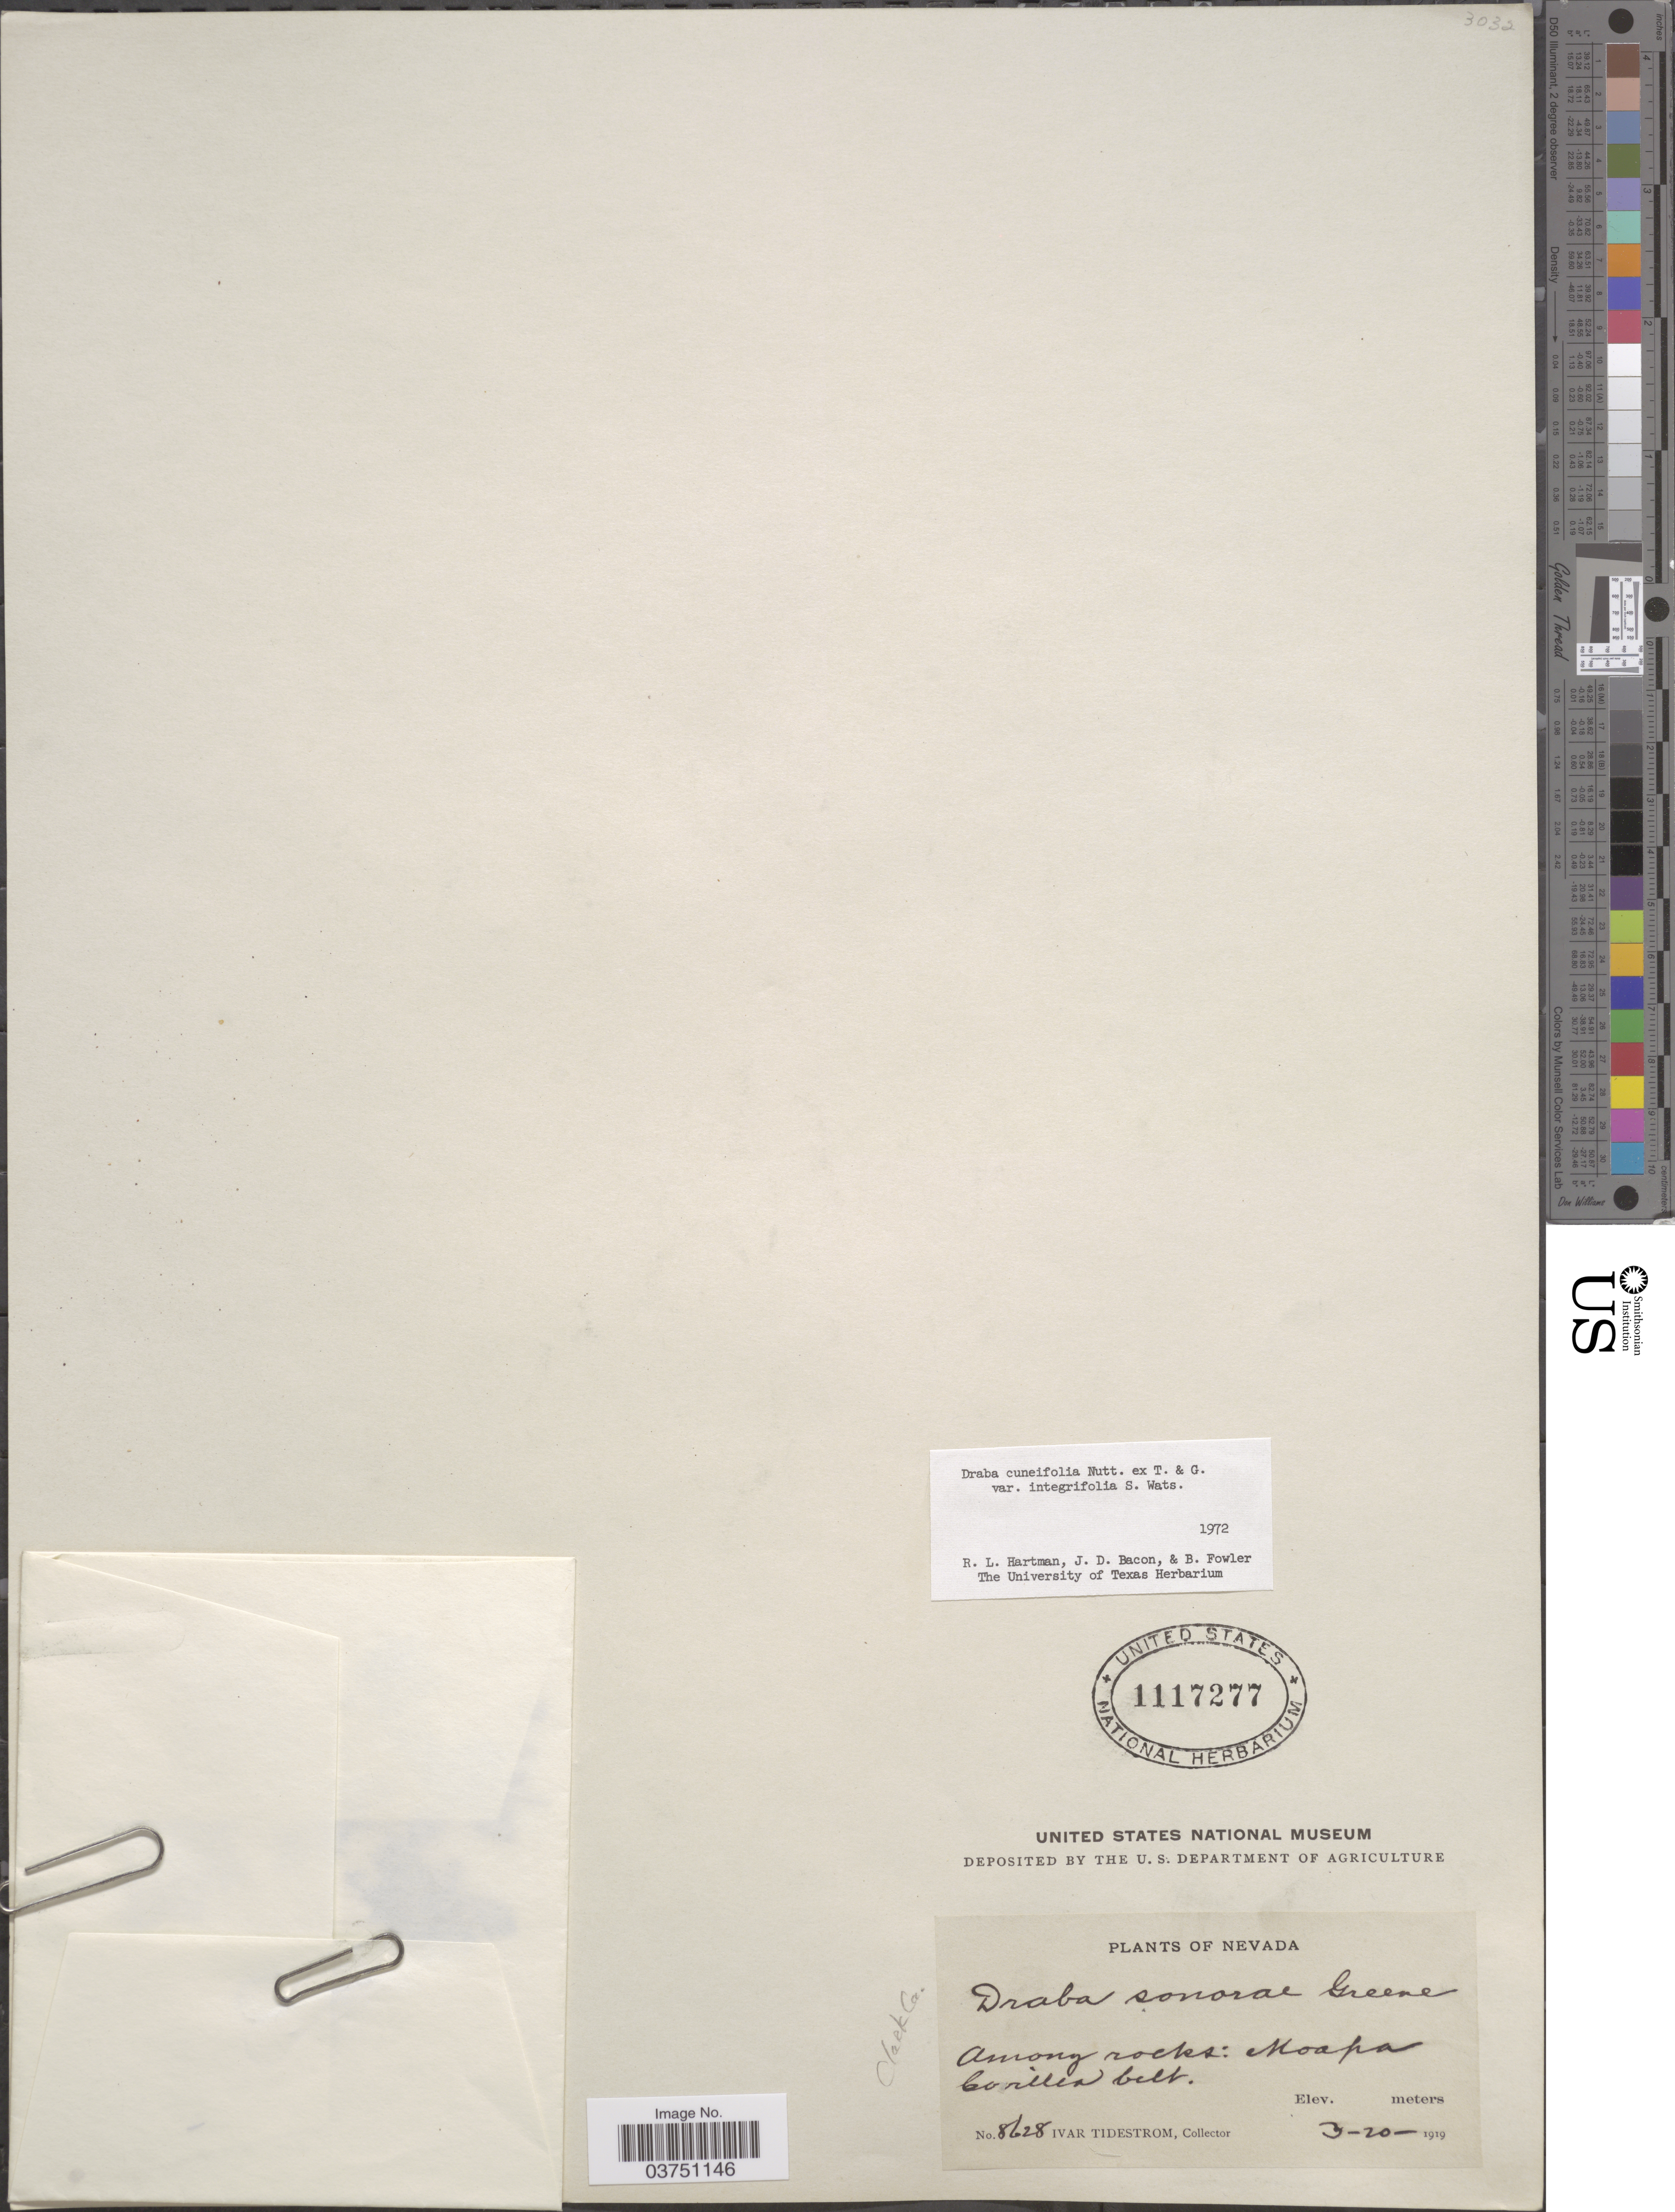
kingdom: Plantae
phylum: Tracheophyta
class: Magnoliopsida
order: Brassicales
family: Brassicaceae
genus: Draba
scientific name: Draba cuneifolia var. integrifolia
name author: S. Watson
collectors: I. F. Tidestrom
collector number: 8628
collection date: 1919-03-20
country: United States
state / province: Nevada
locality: Among rocks: Moapa Covillea belt.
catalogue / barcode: US 1117277